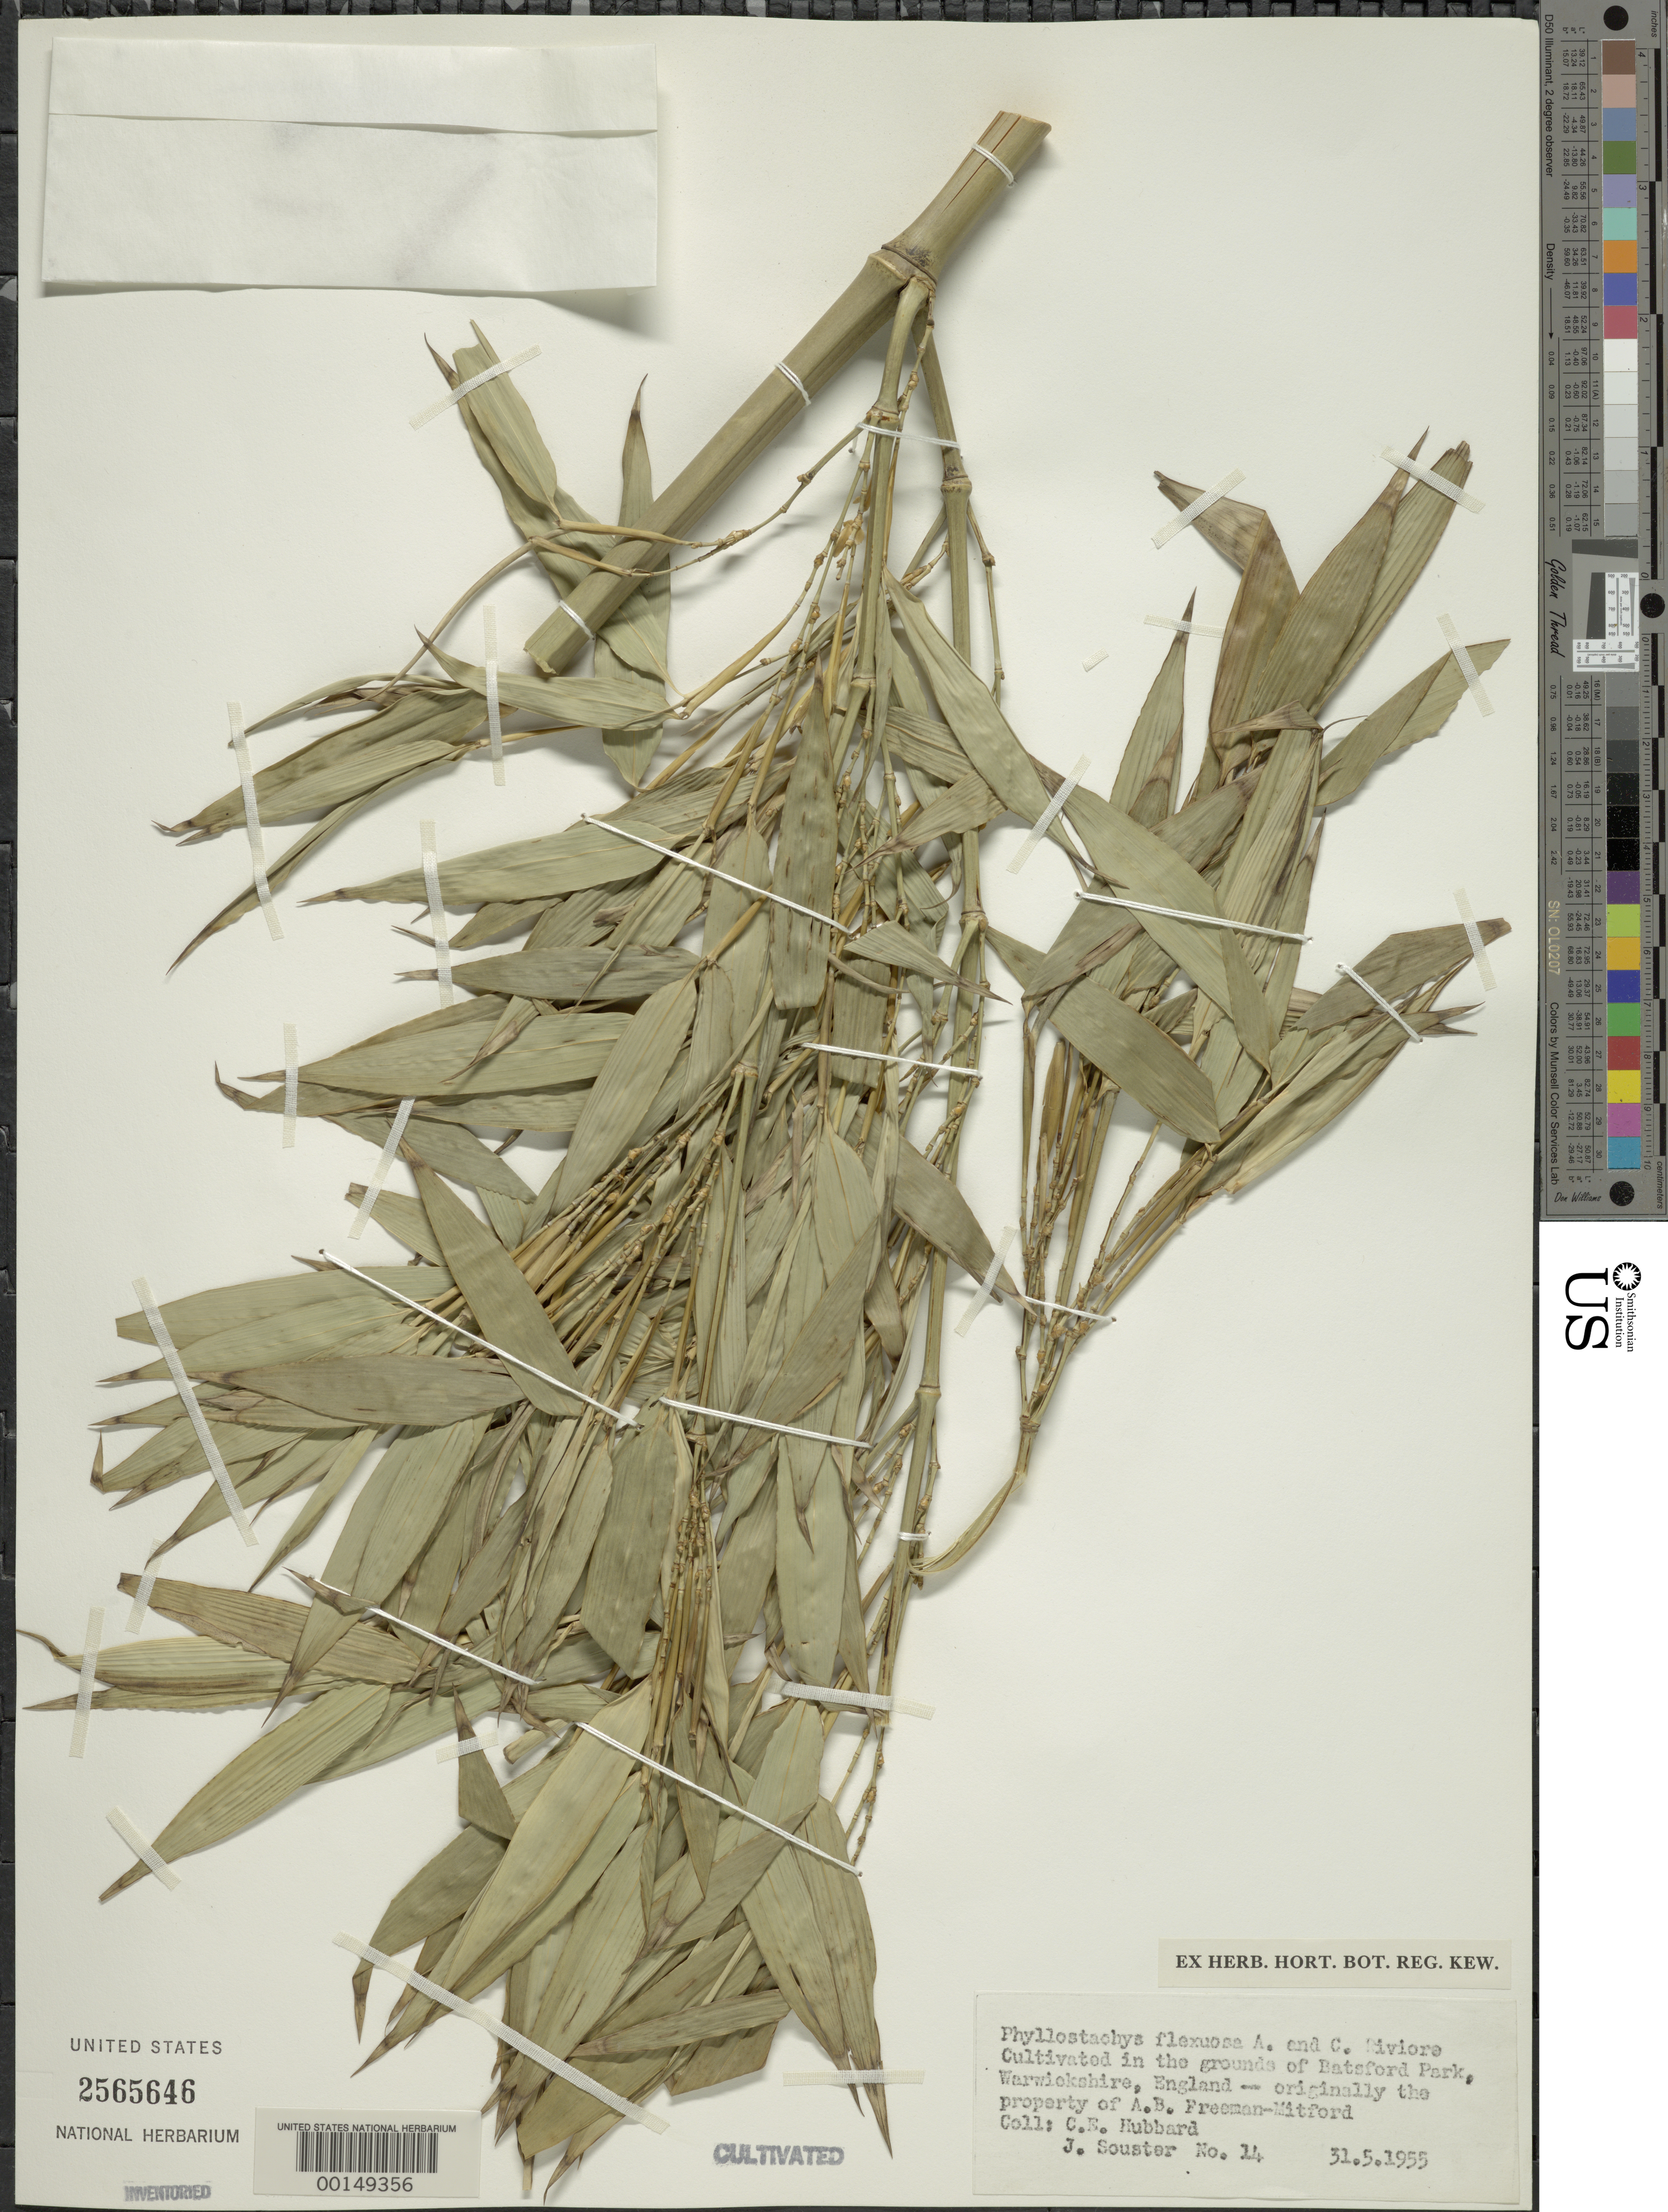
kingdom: Plantae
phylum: Tracheophyta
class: Liliopsida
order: Poales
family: Poaceae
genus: Phyllostachys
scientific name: Phyllostachys flexuosa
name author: Rivière & C. Rivière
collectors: C. E. Hubbard & J. Souster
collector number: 14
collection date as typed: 31 May 1955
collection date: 1955-05-31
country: United Kingdom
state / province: England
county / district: Warwickshire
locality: Warwickshire, batsford park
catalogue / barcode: US 2565646